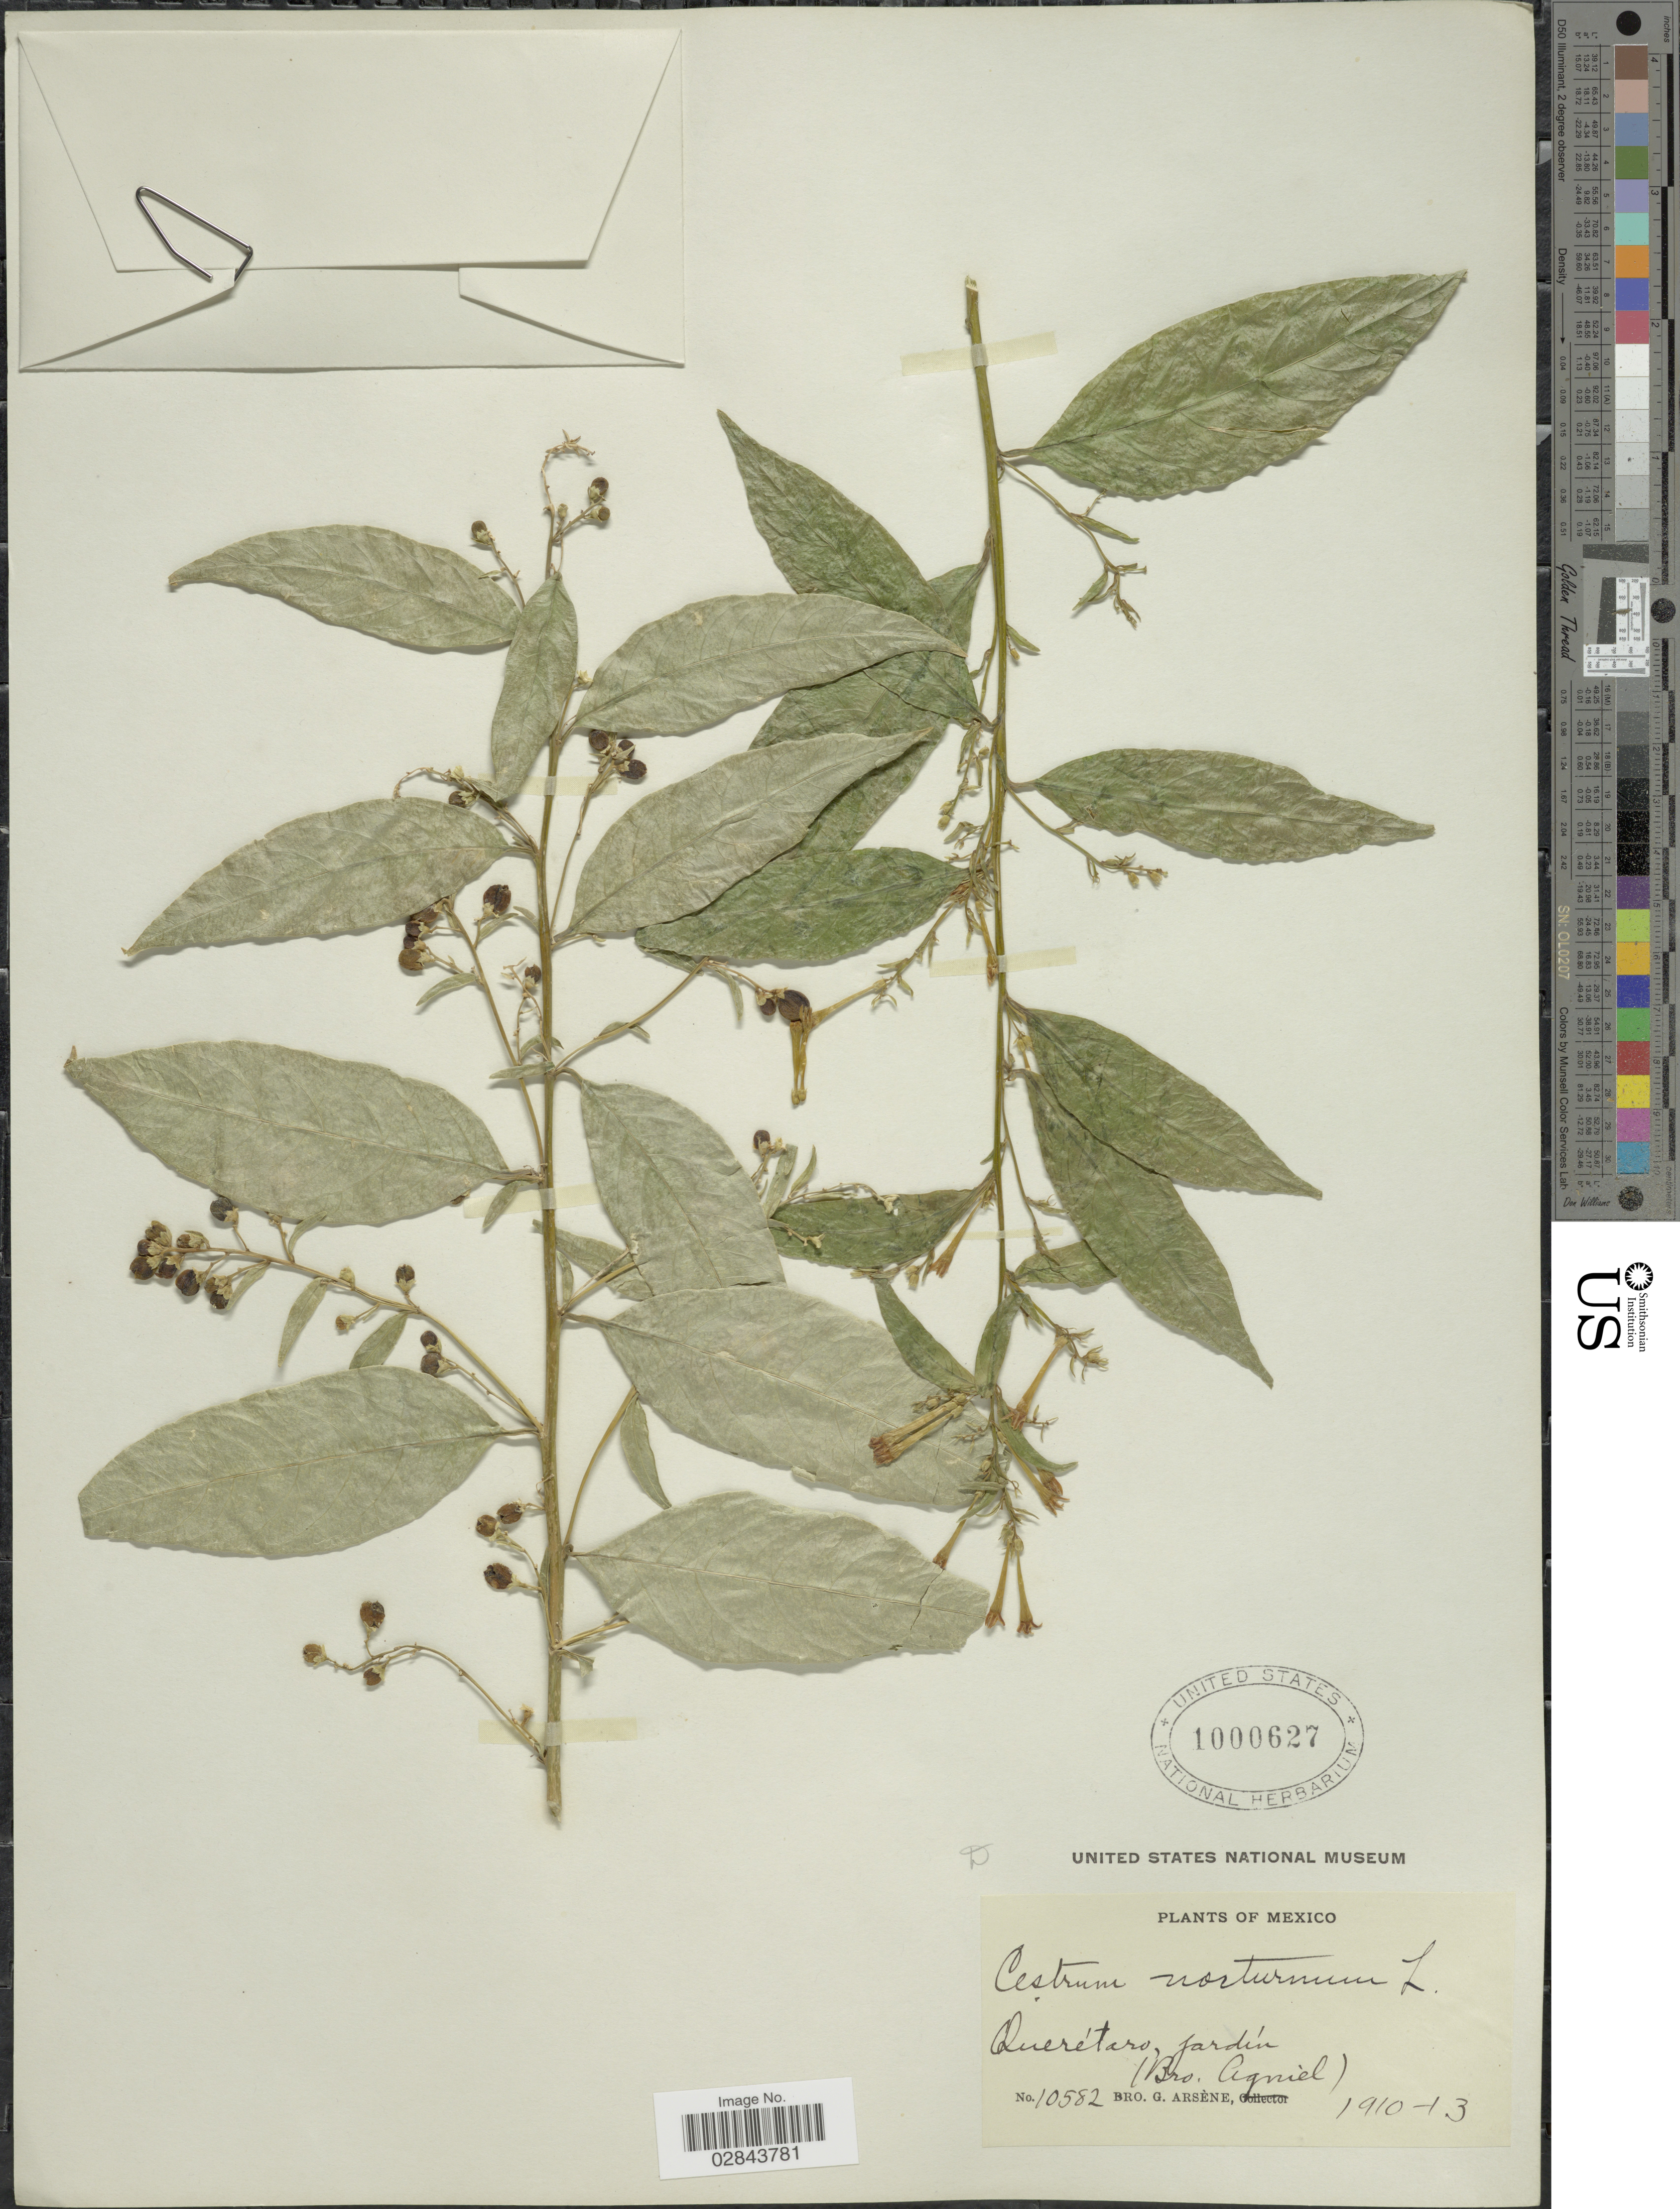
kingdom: Plantae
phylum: Tracheophyta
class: Magnoliopsida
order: Solanales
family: Solanaceae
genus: Cestrum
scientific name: Cestrum nocturnum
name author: L.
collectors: Bro. G. Arsène & Bro. Agniel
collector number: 10582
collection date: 1910/1913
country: Mexico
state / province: Querétaro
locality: Querétaro, jardin.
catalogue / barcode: US 1000627